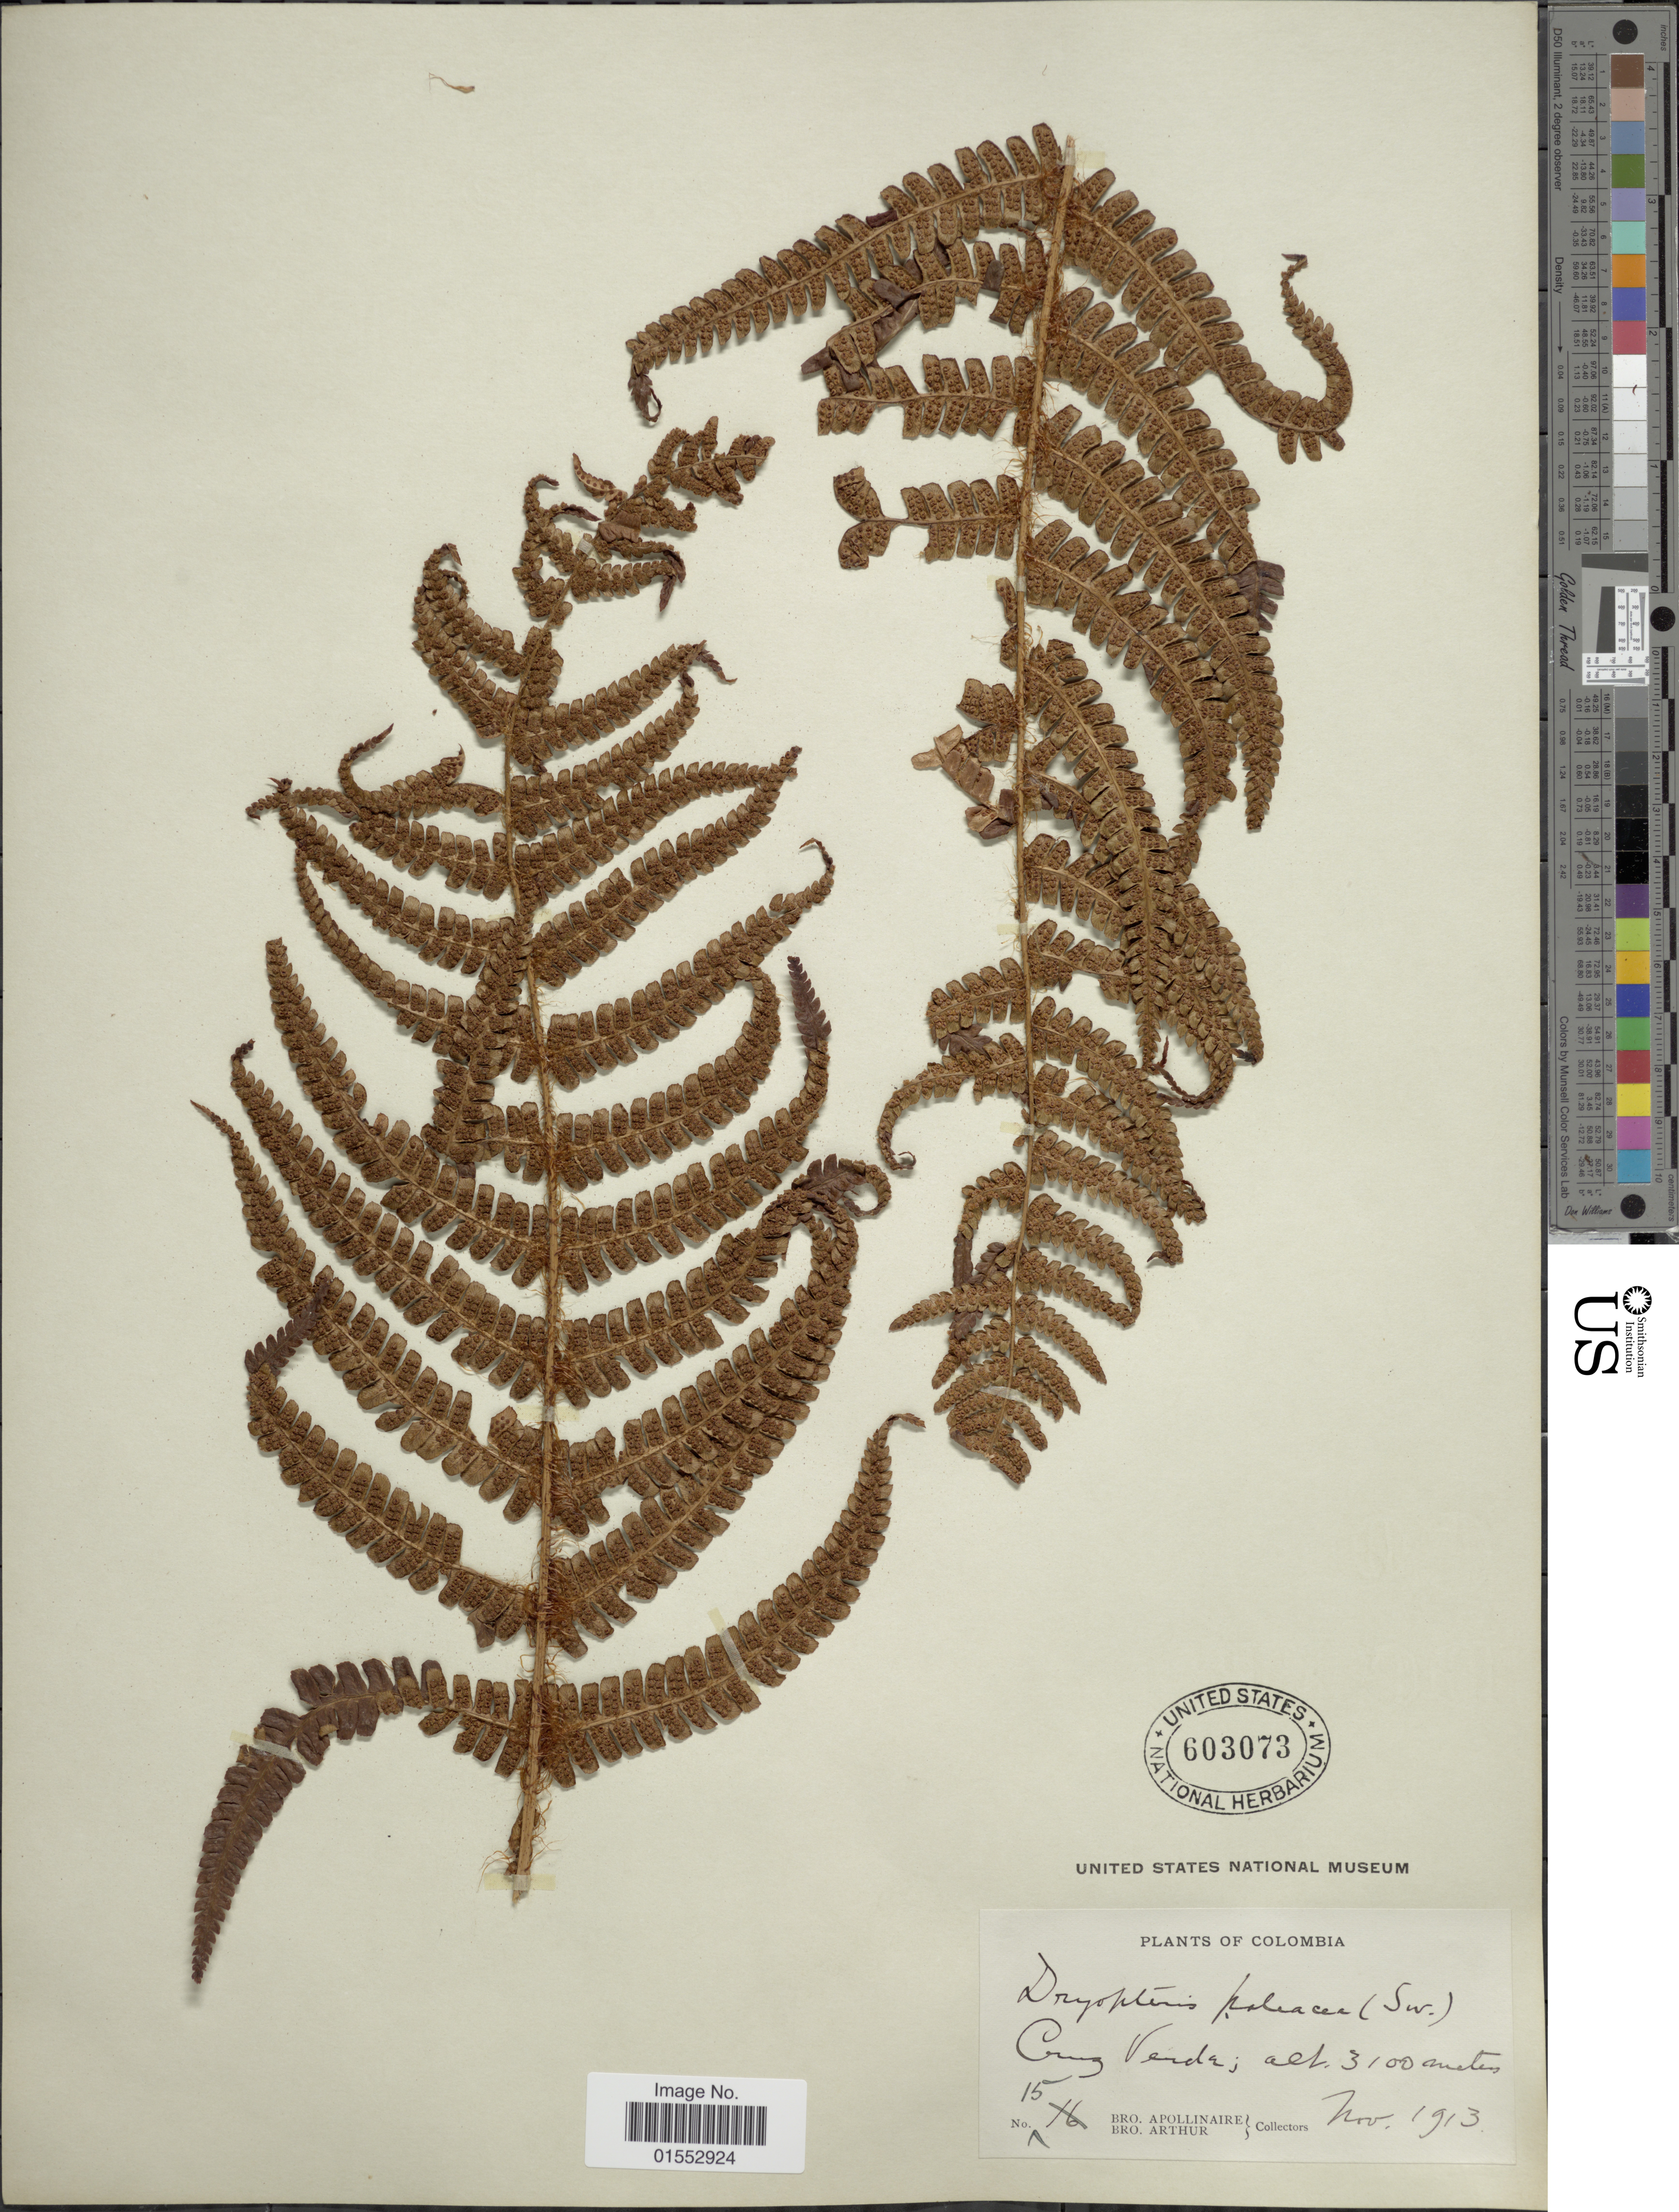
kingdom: Plantae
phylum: Tracheophyta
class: Polypodiopsida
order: Polypodiales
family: Dryopteridaceae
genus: Dryopteris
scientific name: Dryopteris wallichiana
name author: (Spreng.) Hyl.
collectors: Bro. Apollinaire & Bro. Arthur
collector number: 15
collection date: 1913-11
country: Colombia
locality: Cruz Verda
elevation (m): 3100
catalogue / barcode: US 603073